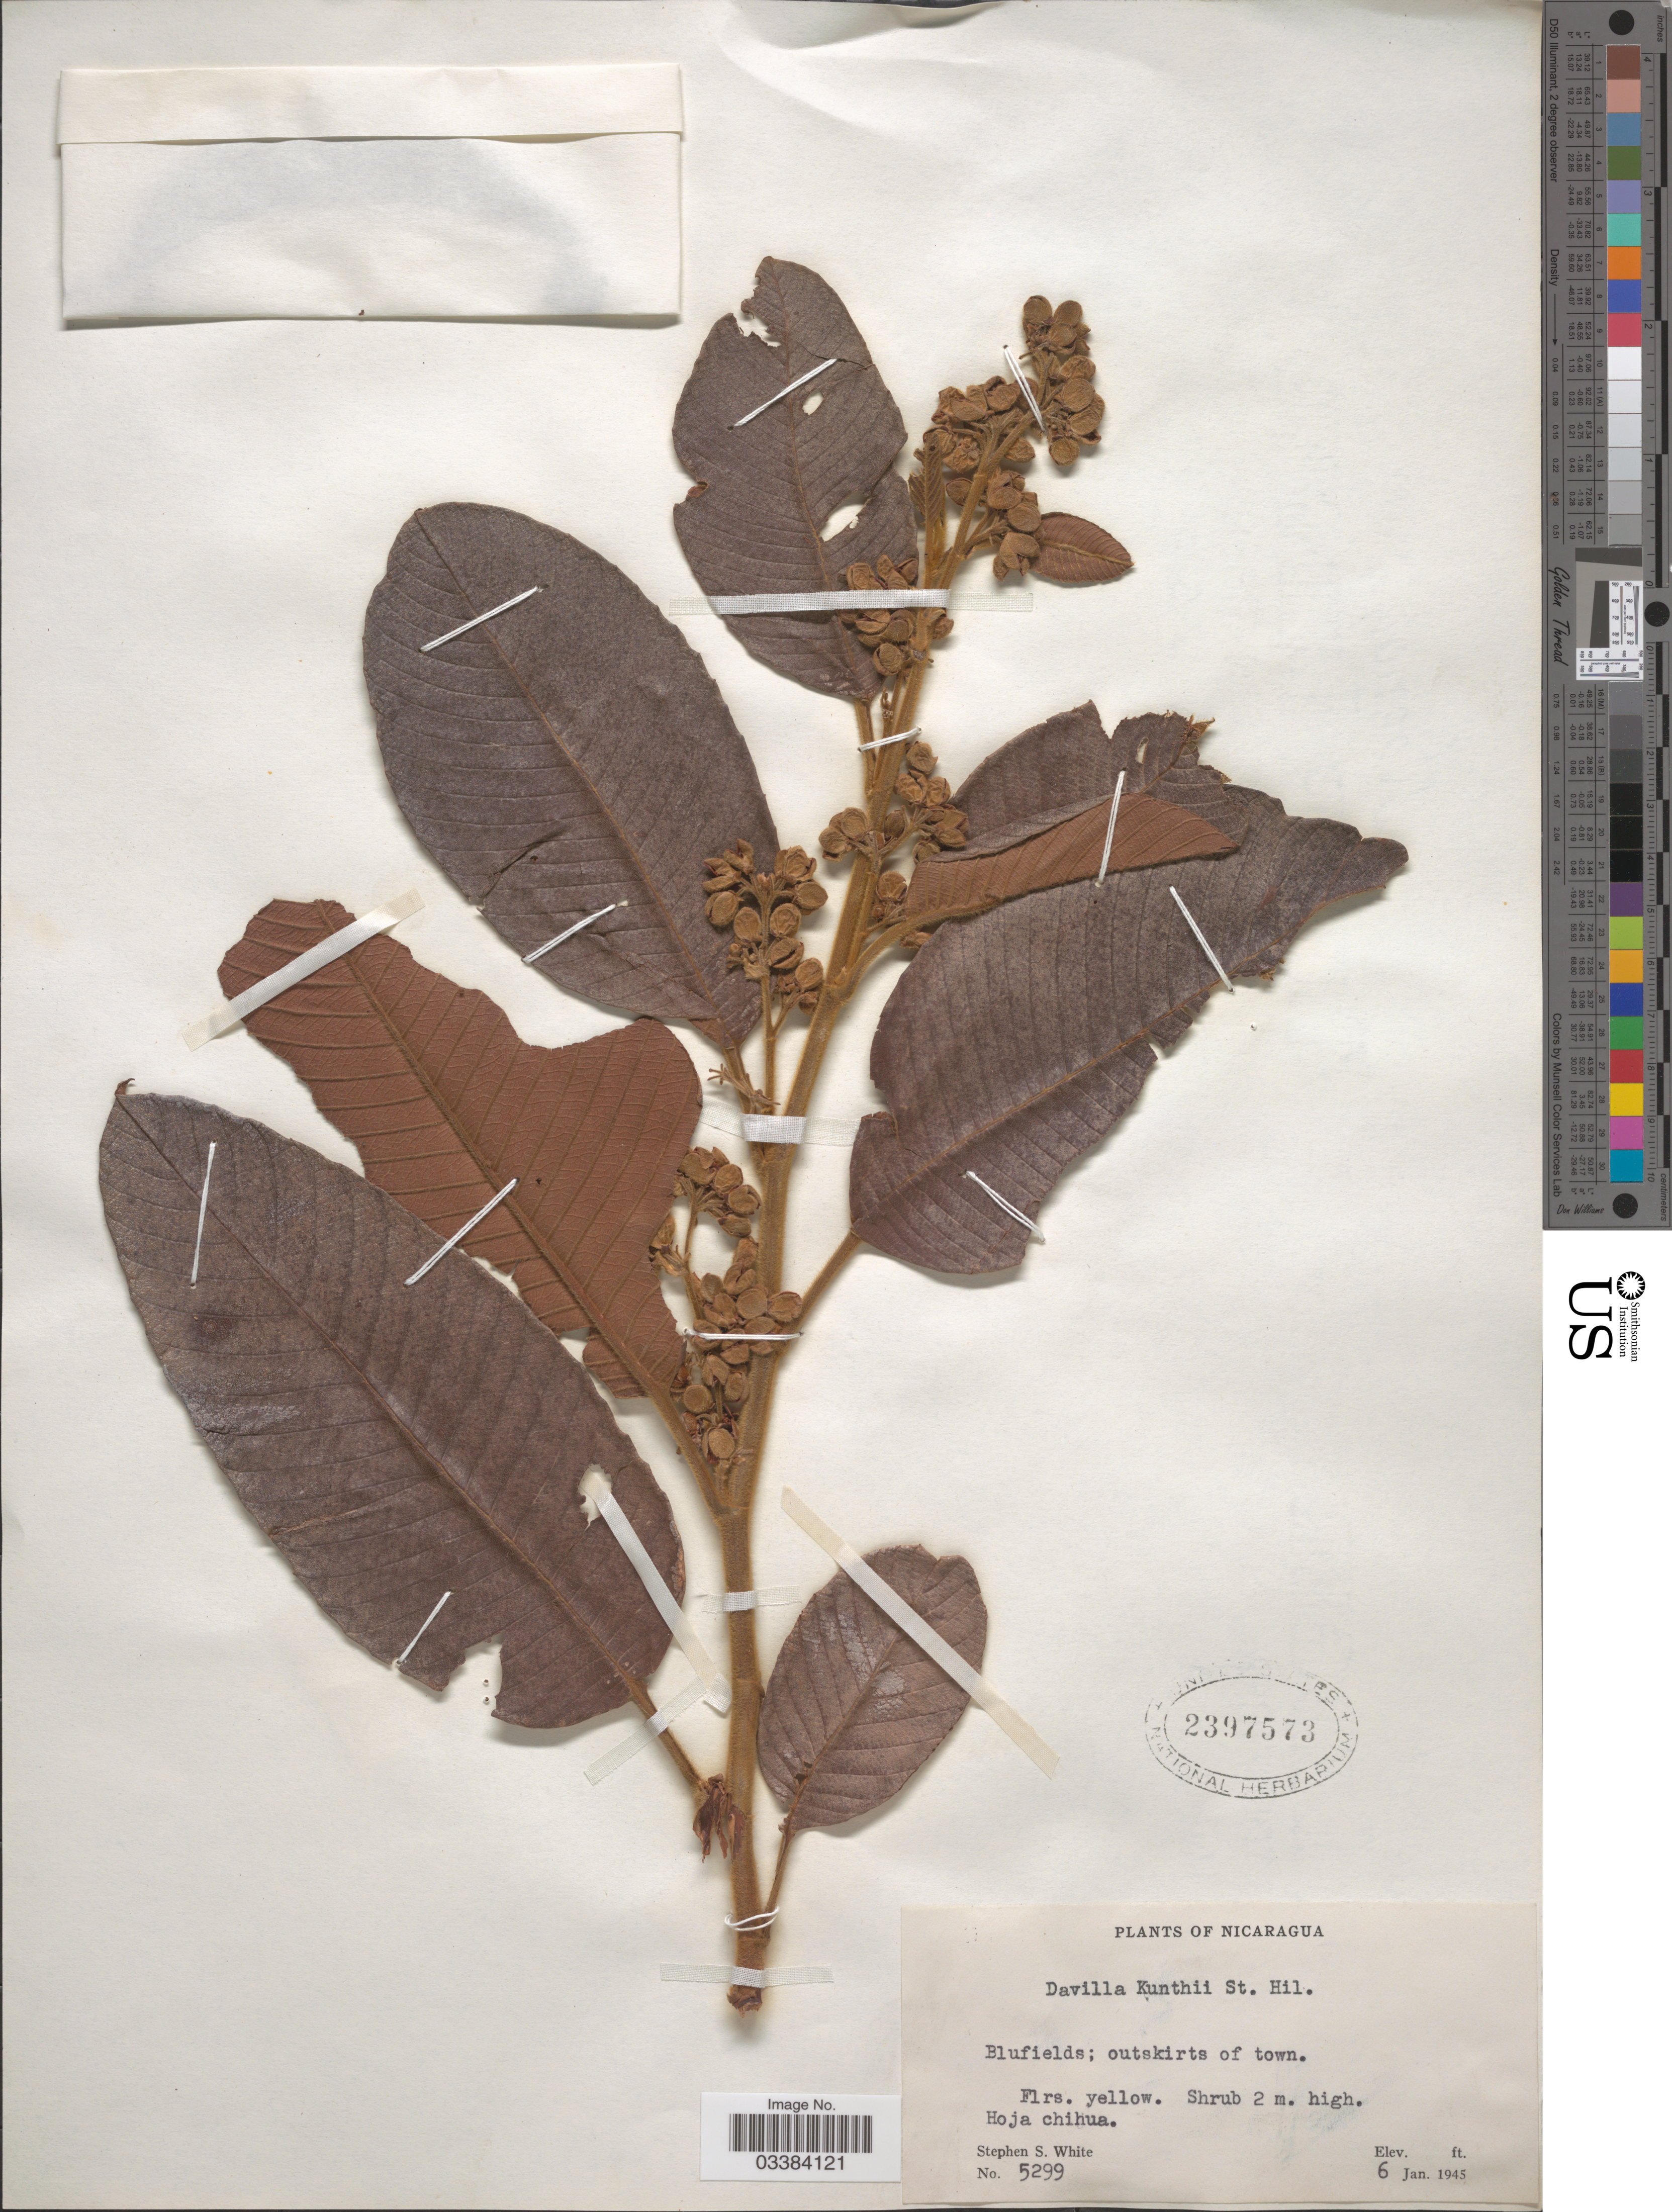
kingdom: Plantae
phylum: Tracheophyta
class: Magnoliopsida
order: Dilleniales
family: Dilleniaceae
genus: Davilla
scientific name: Davilla kunthii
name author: A. St.-Hil.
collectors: S. S. White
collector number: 5299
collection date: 1945-01-06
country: Nicaragua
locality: Hoja chihua.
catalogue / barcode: US 2397573